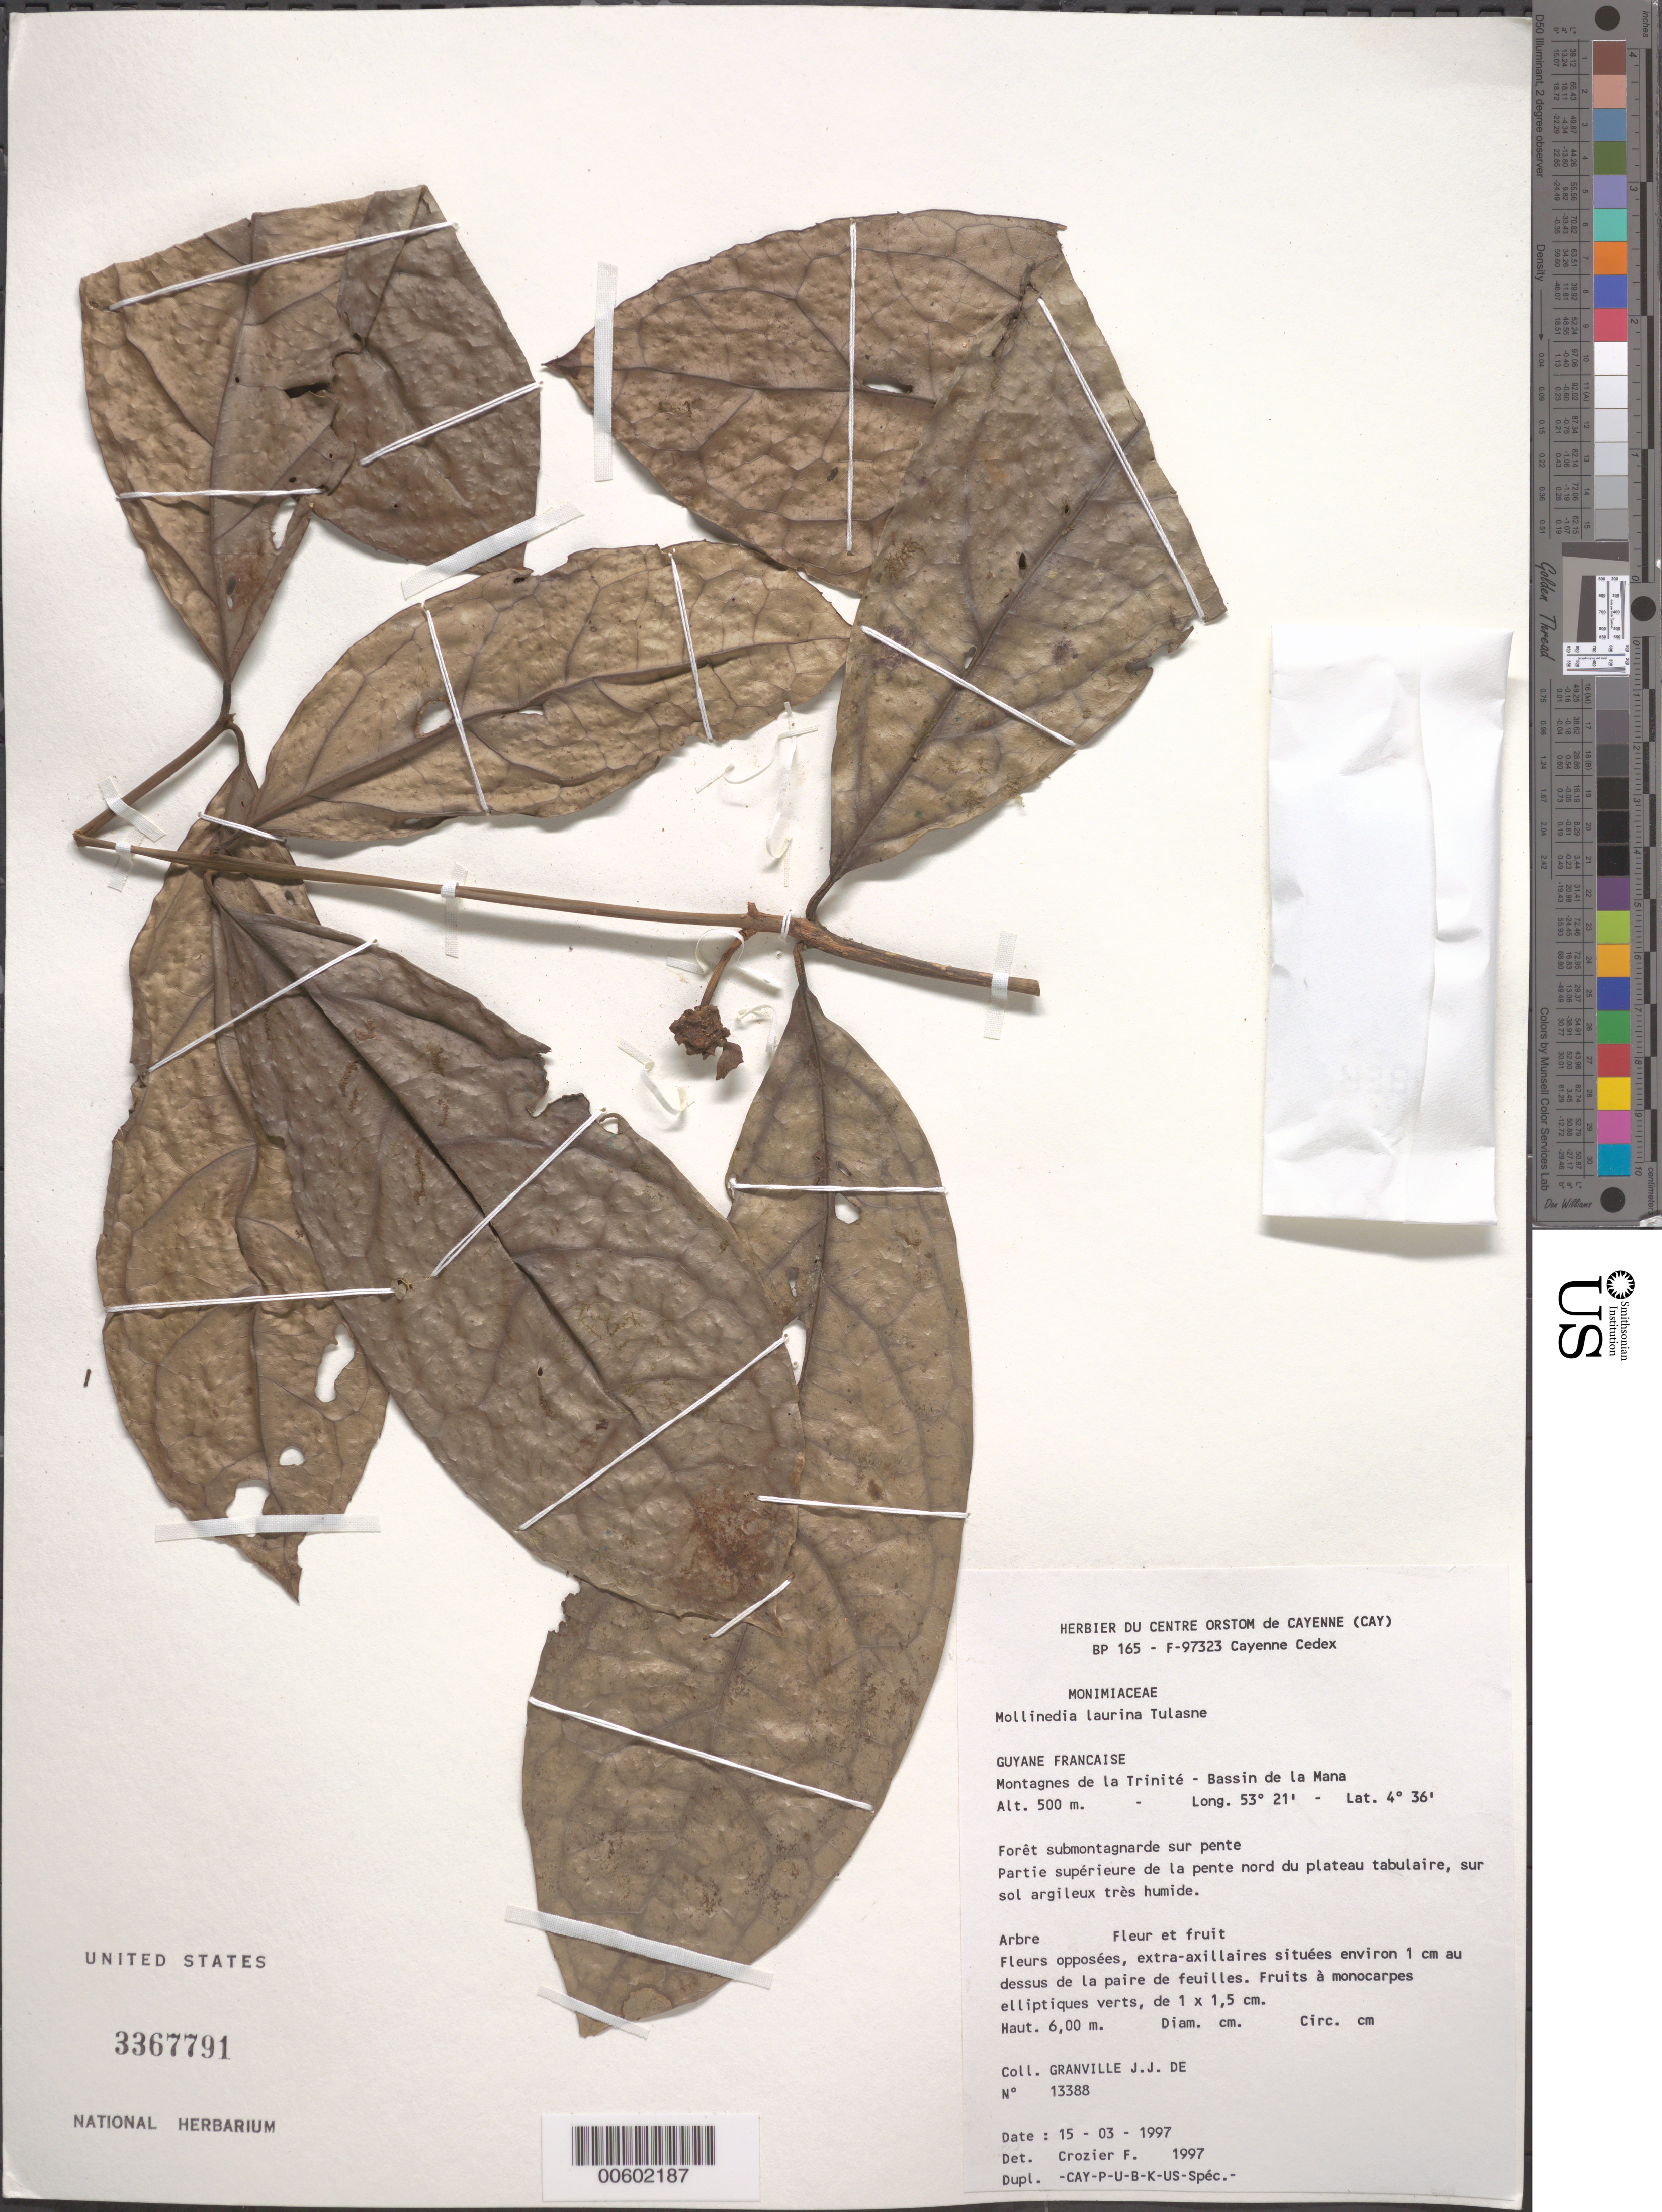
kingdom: Plantae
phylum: Tracheophyta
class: Magnoliopsida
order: Laurales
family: Monimiaceae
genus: Mollinedia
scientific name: Mollinedia laurina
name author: Tul.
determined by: Crozier, F.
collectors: J.-J. de Granville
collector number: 13388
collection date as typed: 15-Mar-97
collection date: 1997-03-15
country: French Guiana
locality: Montagnes de la Trinité, Bassin de la Mana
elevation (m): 500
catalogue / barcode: US 3367791